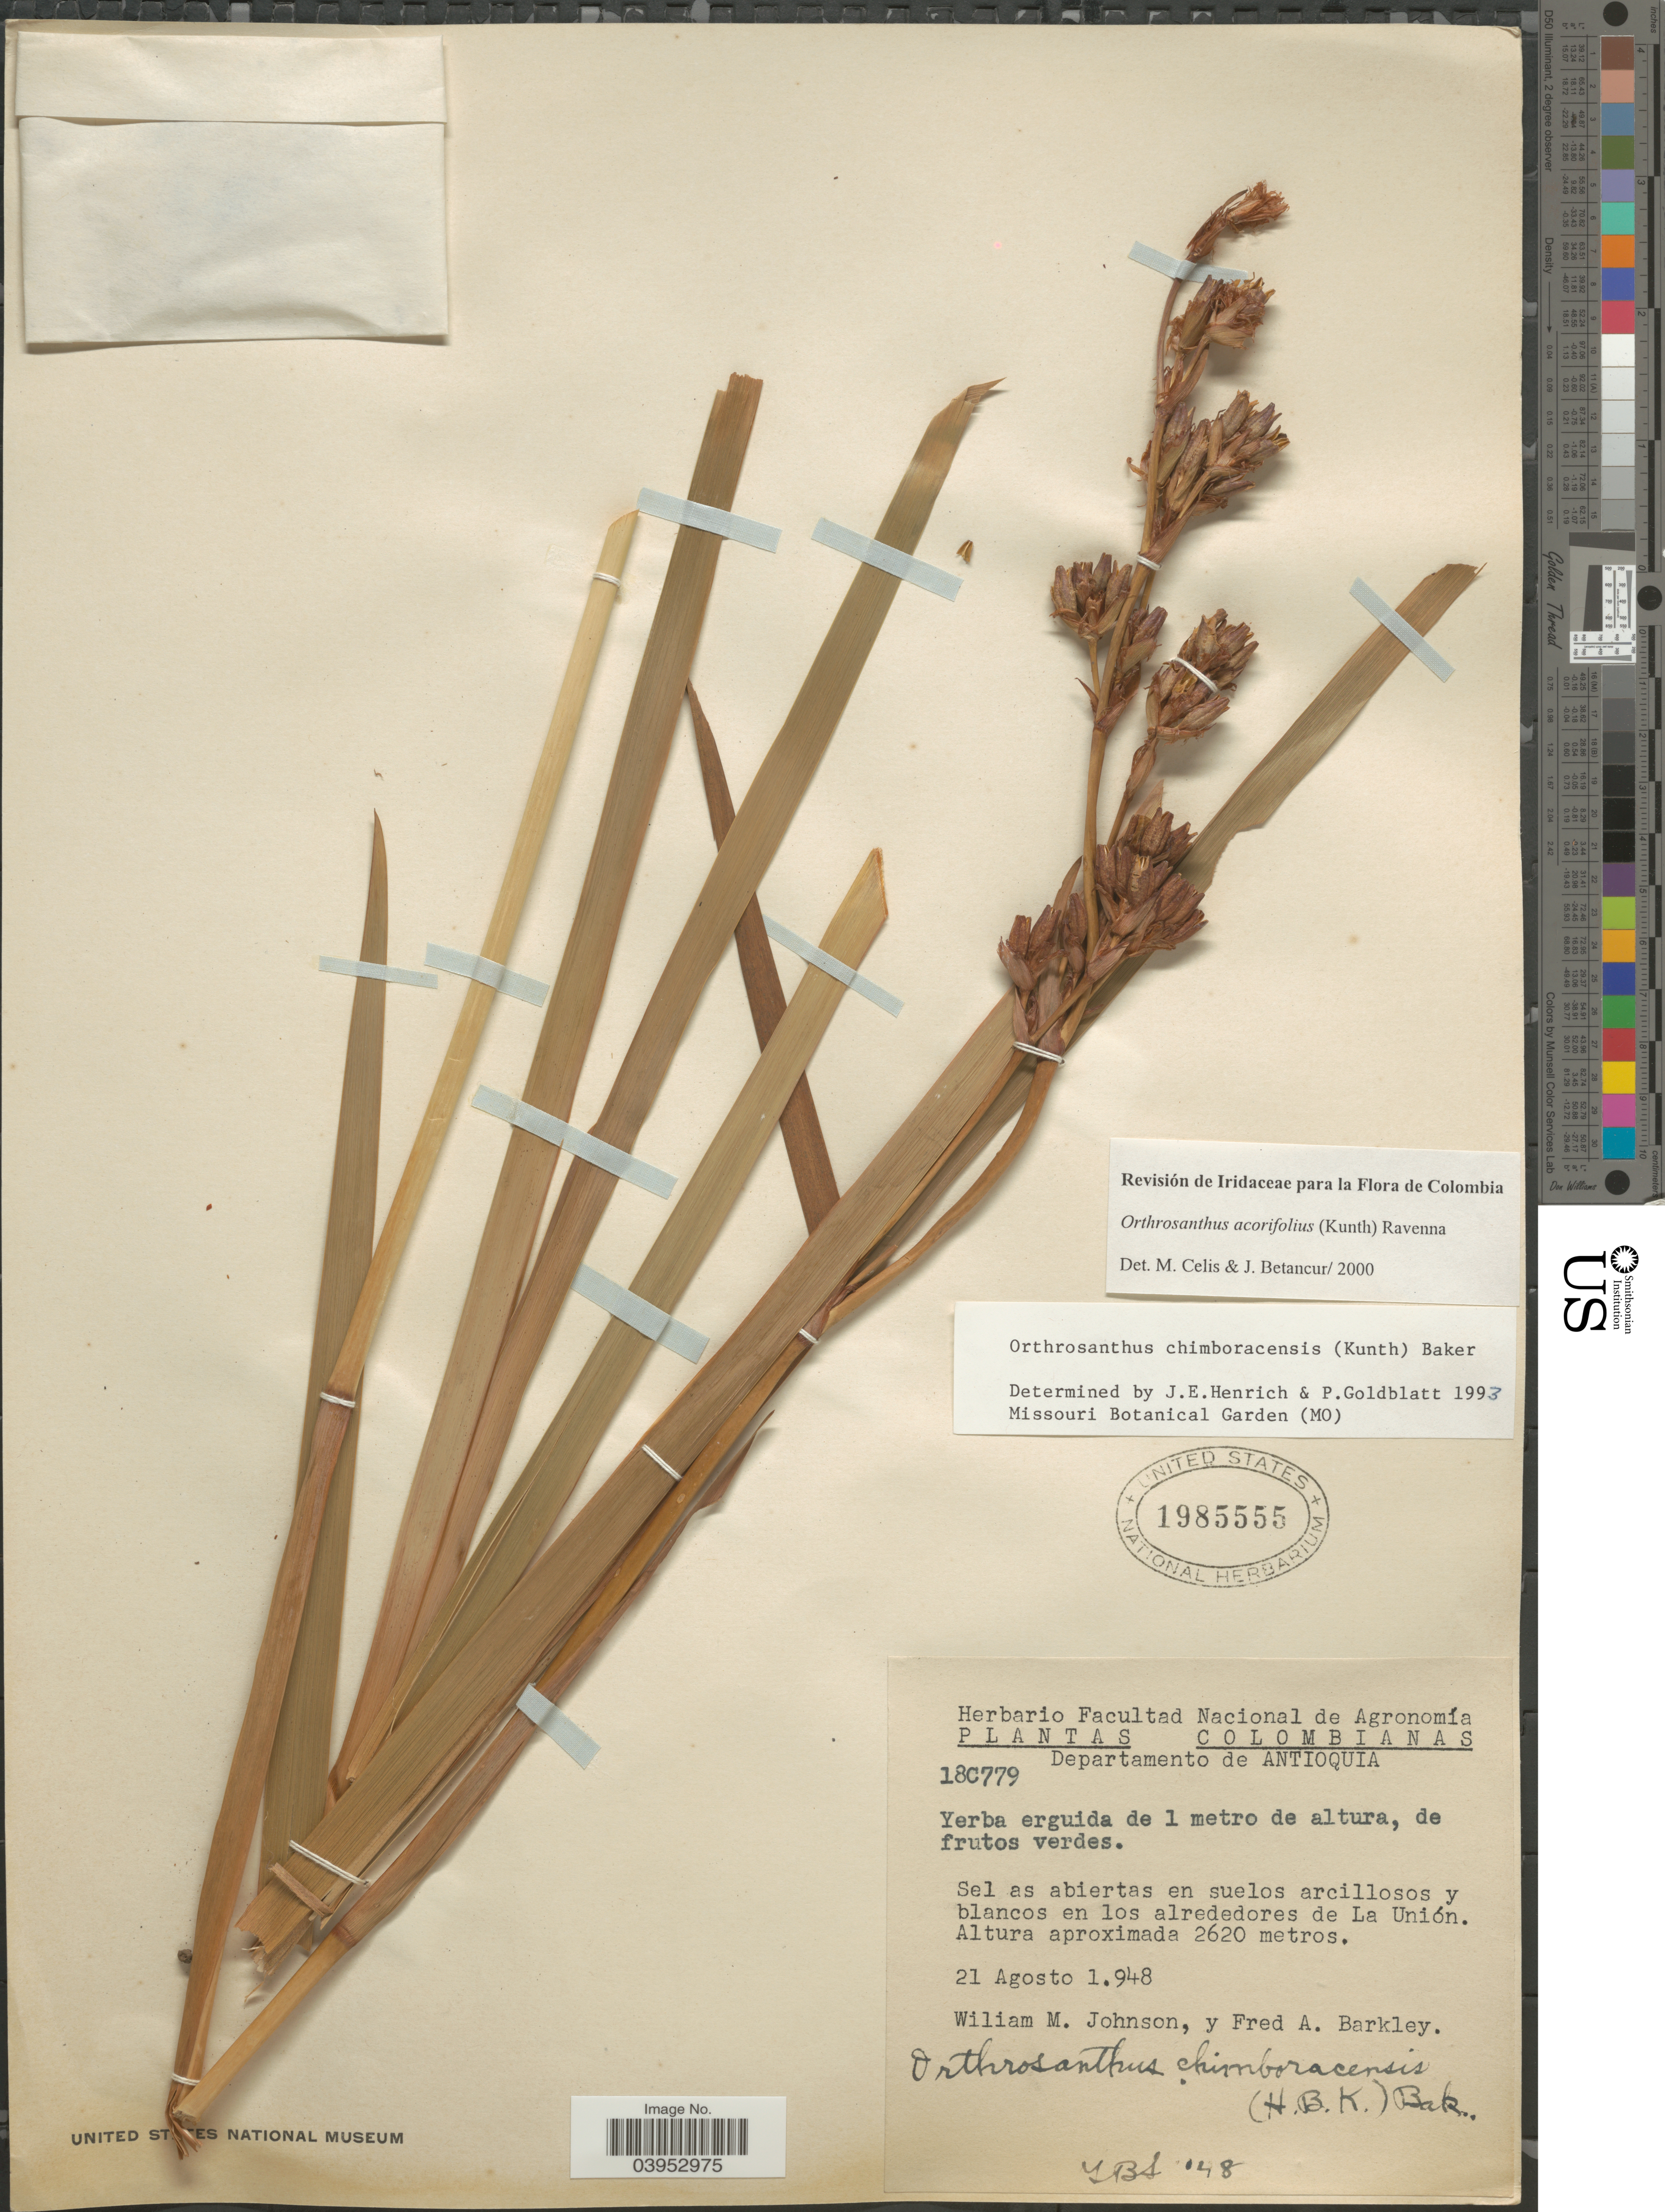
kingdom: Plantae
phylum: Tracheophyta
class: Liliopsida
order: Asparagales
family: Iridaceae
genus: Orthrosanthus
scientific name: Orthrosanthus acorifolius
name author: (Kunth) Ravenna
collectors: W. M. Johnson & F. A. Barkley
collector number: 18C779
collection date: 1948-08-21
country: Colombia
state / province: Antioquia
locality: Departamento de Antioquia. En los alrededores de La Unión.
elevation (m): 2620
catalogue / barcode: US 1985555